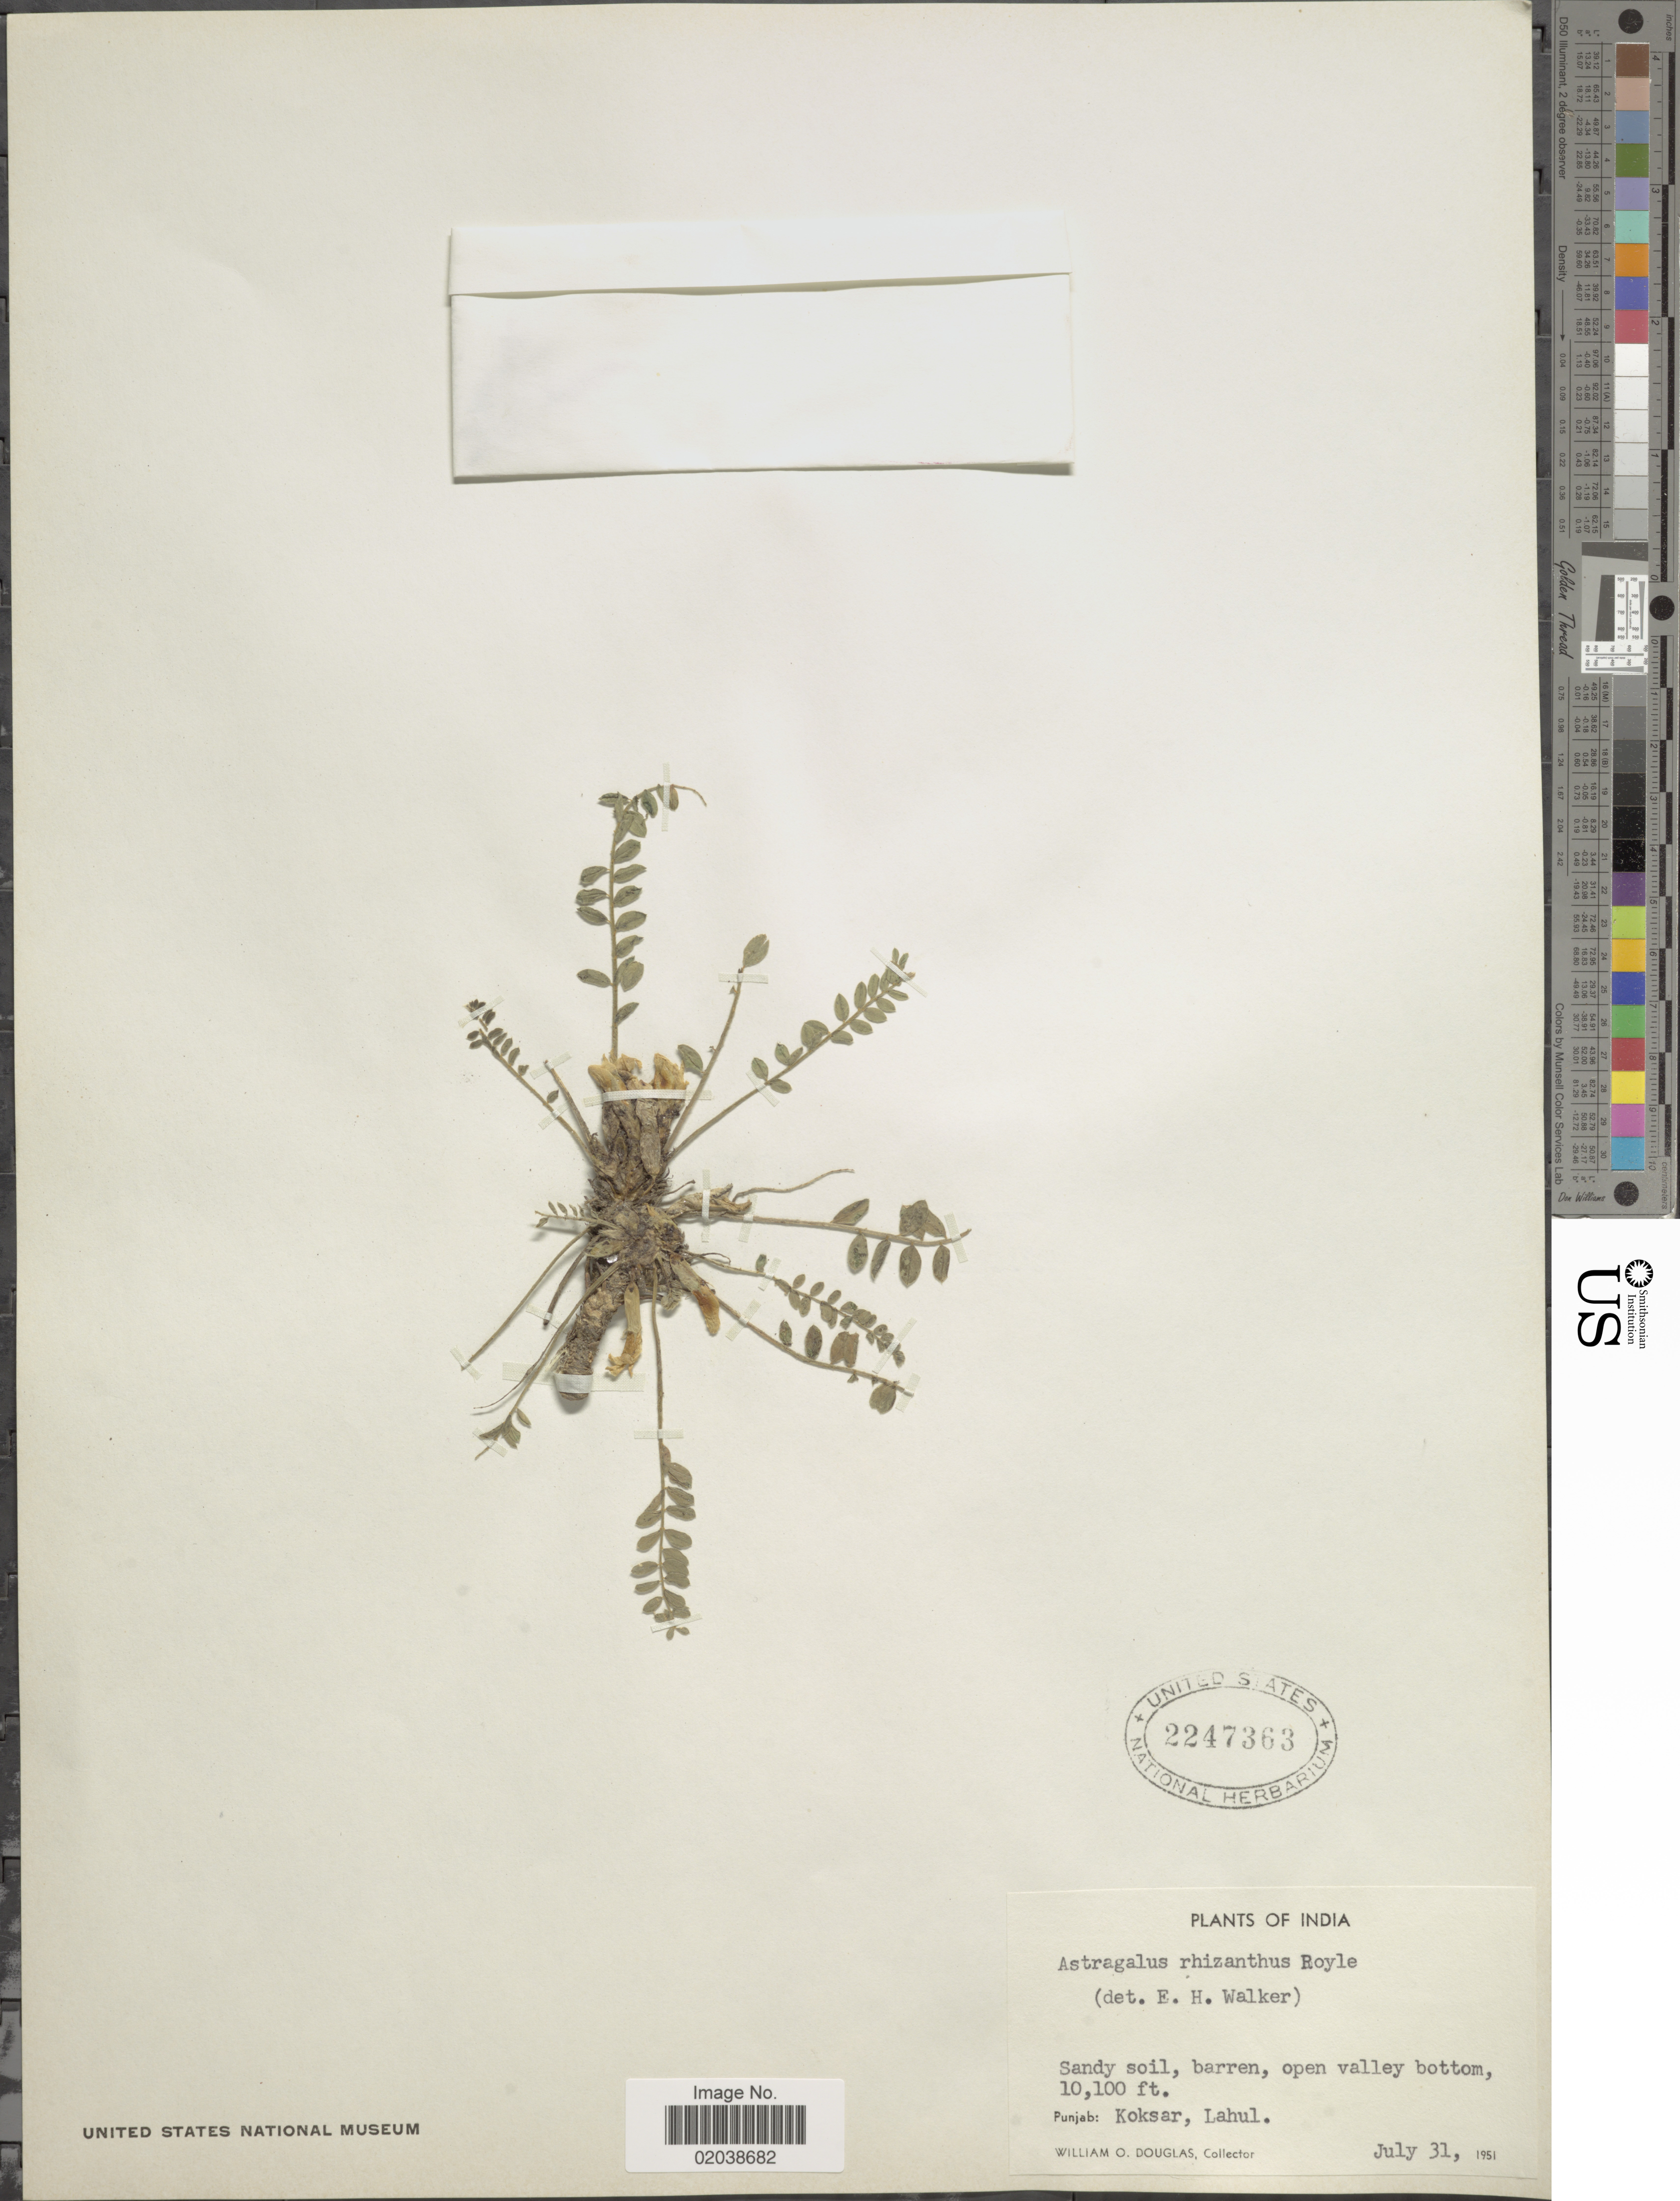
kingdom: Plantae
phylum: Tracheophyta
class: Magnoliopsida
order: Fabales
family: Fabaceae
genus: Astragalus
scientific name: Astragalus rhizanthus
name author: Royle & Benth.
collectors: W. Douglas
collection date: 1951-07-31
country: India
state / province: Punjab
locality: Punjab: Koksar. Lahul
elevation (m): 3078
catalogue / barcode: US 2247363